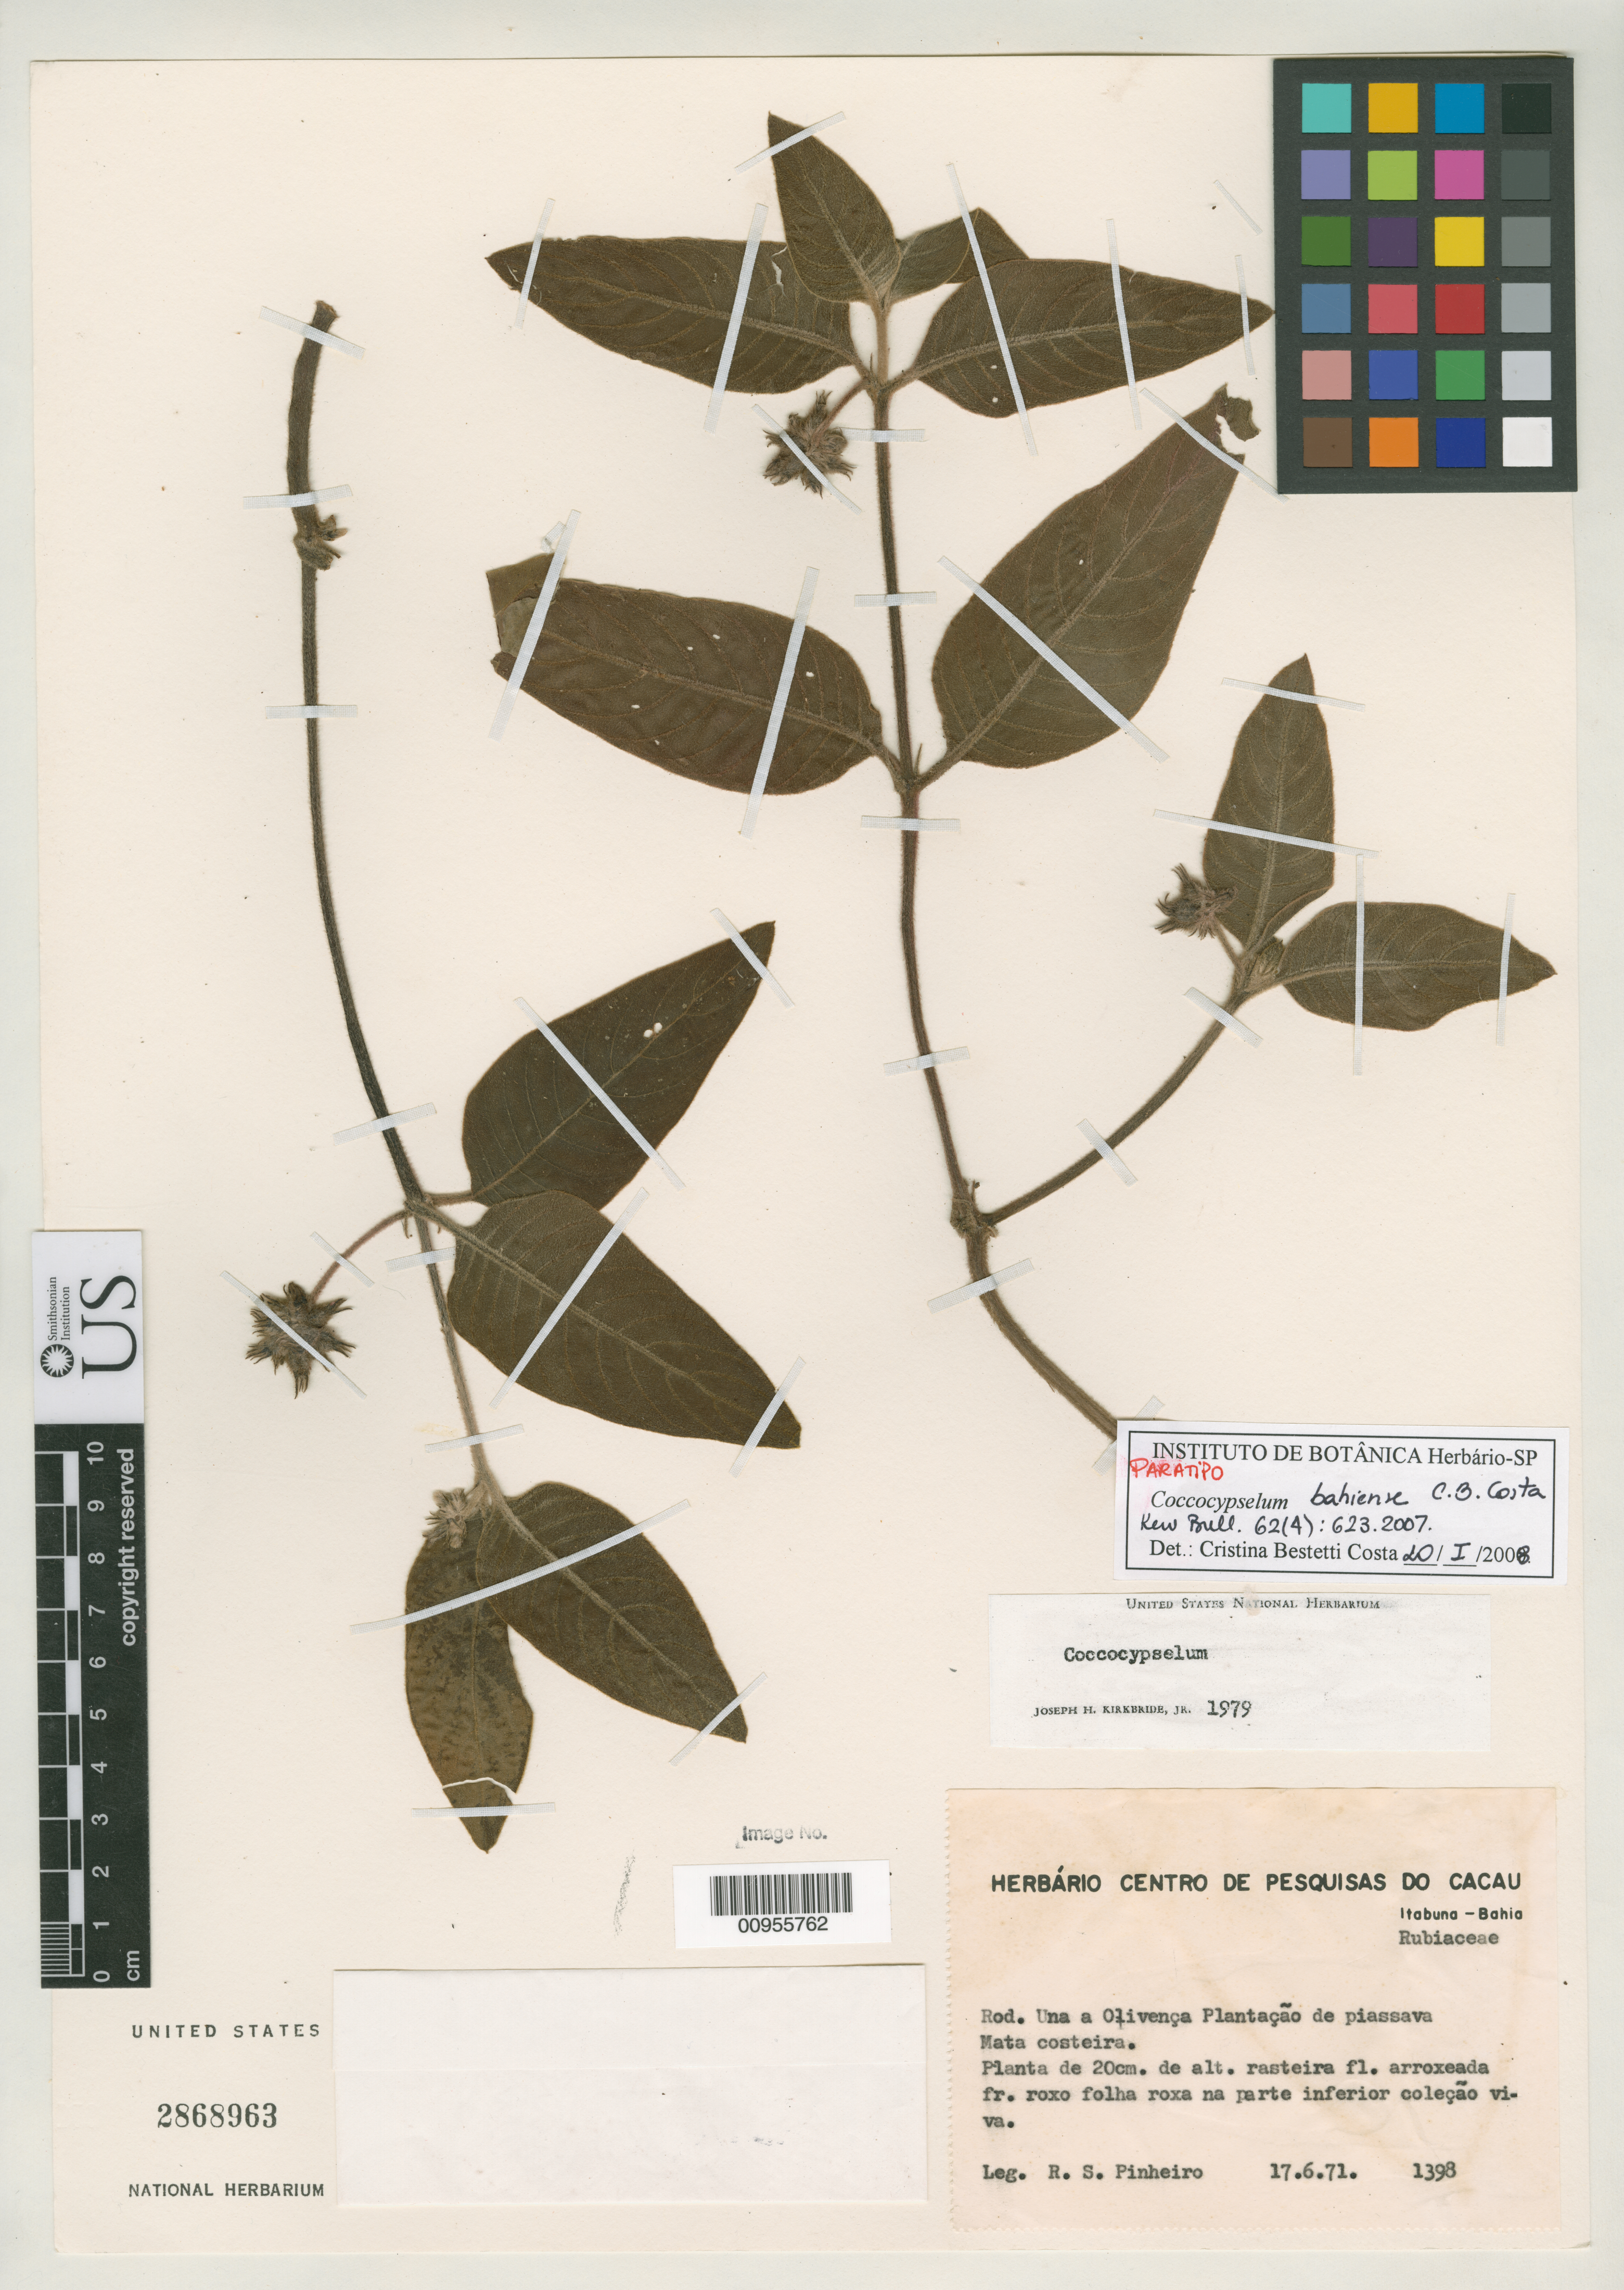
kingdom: Plantae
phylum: Tracheophyta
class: Magnoliopsida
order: Gentianales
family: Rubiaceae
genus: Coccocypselum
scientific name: Coccocypselum bahiense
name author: C.B. Costa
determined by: Costa, Cristina Bestetti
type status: Paratype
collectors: R. S. Pinheiro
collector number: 1398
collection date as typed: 17 Jun 1971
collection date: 1971-06-17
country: Brazil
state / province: Bahia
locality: Ba. Rod. Una a Olivença. Plantação de piassava. Mata costeira.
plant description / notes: Type collection is Sousa et al. 370.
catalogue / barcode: US 2868963